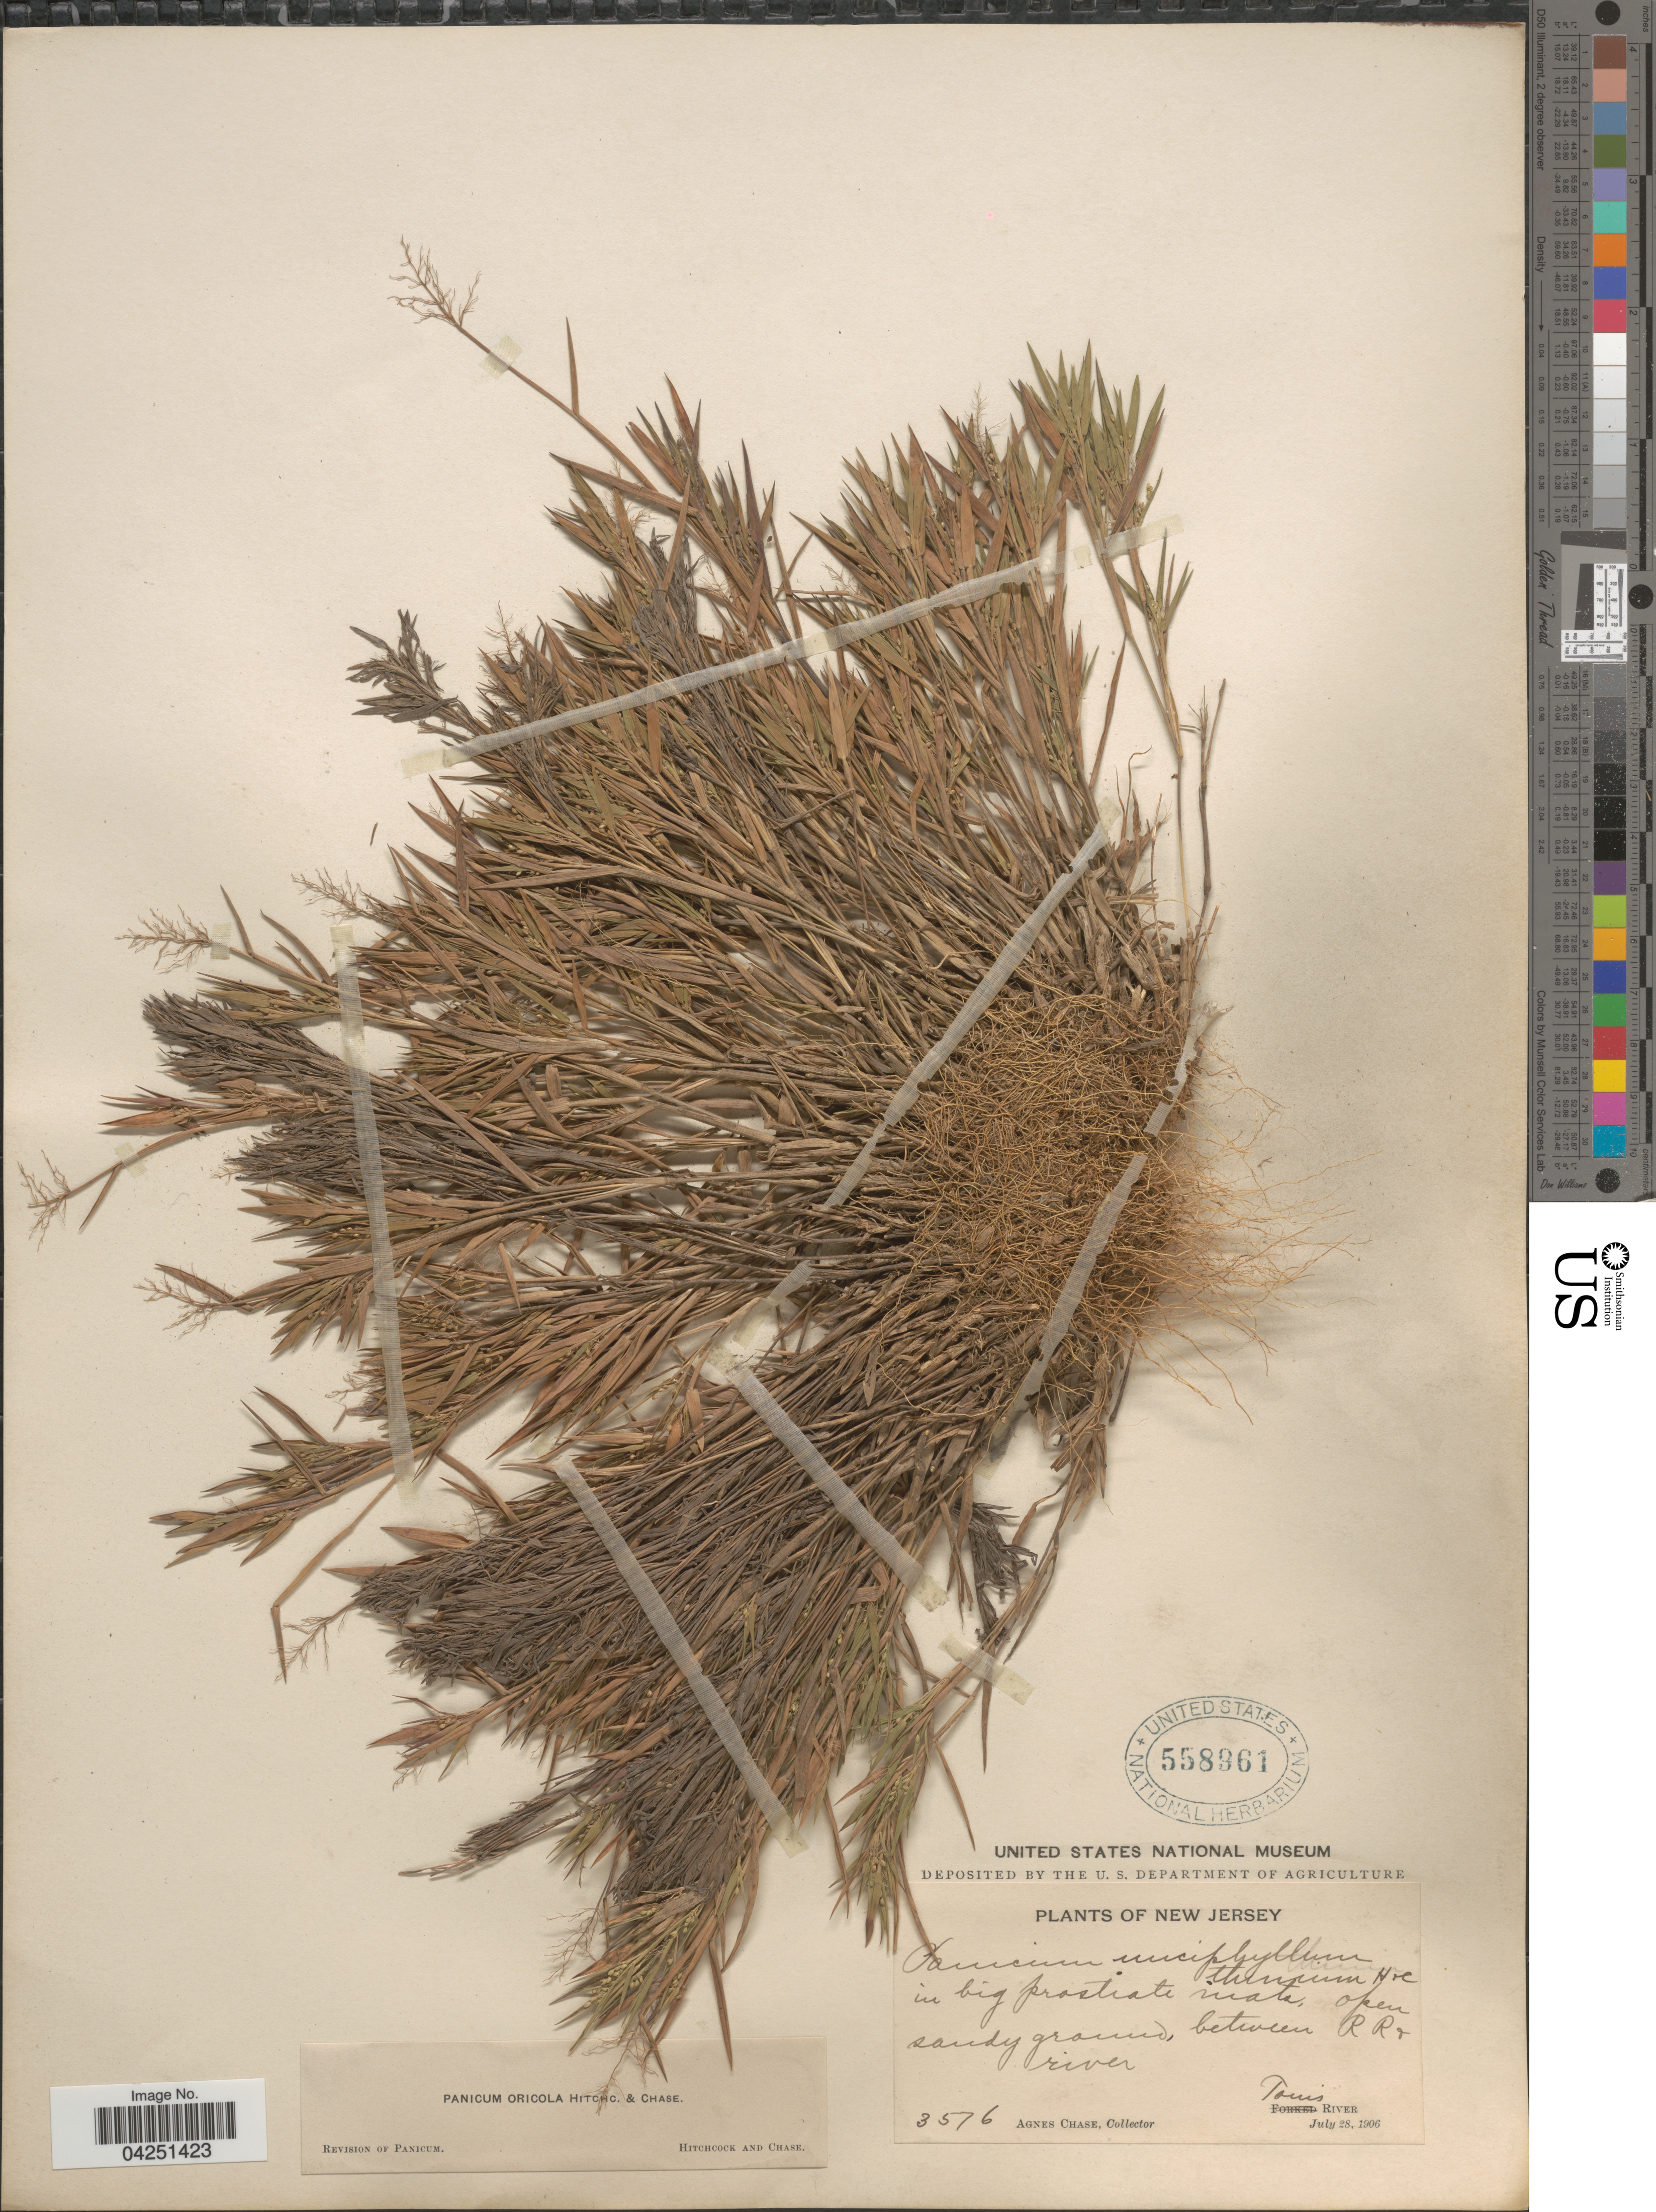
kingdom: Plantae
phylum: Tracheophyta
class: Liliopsida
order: Poales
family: Poaceae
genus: Dichanthelium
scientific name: Dichanthelium acuminatum var. acuminatum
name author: (Sw.) Gould & C.A. Clark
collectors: A. Chase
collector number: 3576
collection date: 1906-07-28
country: United States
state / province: New Jersey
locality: In big prostrate mats, open sandy ground, between RR & river. Toms River.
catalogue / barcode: US 558961